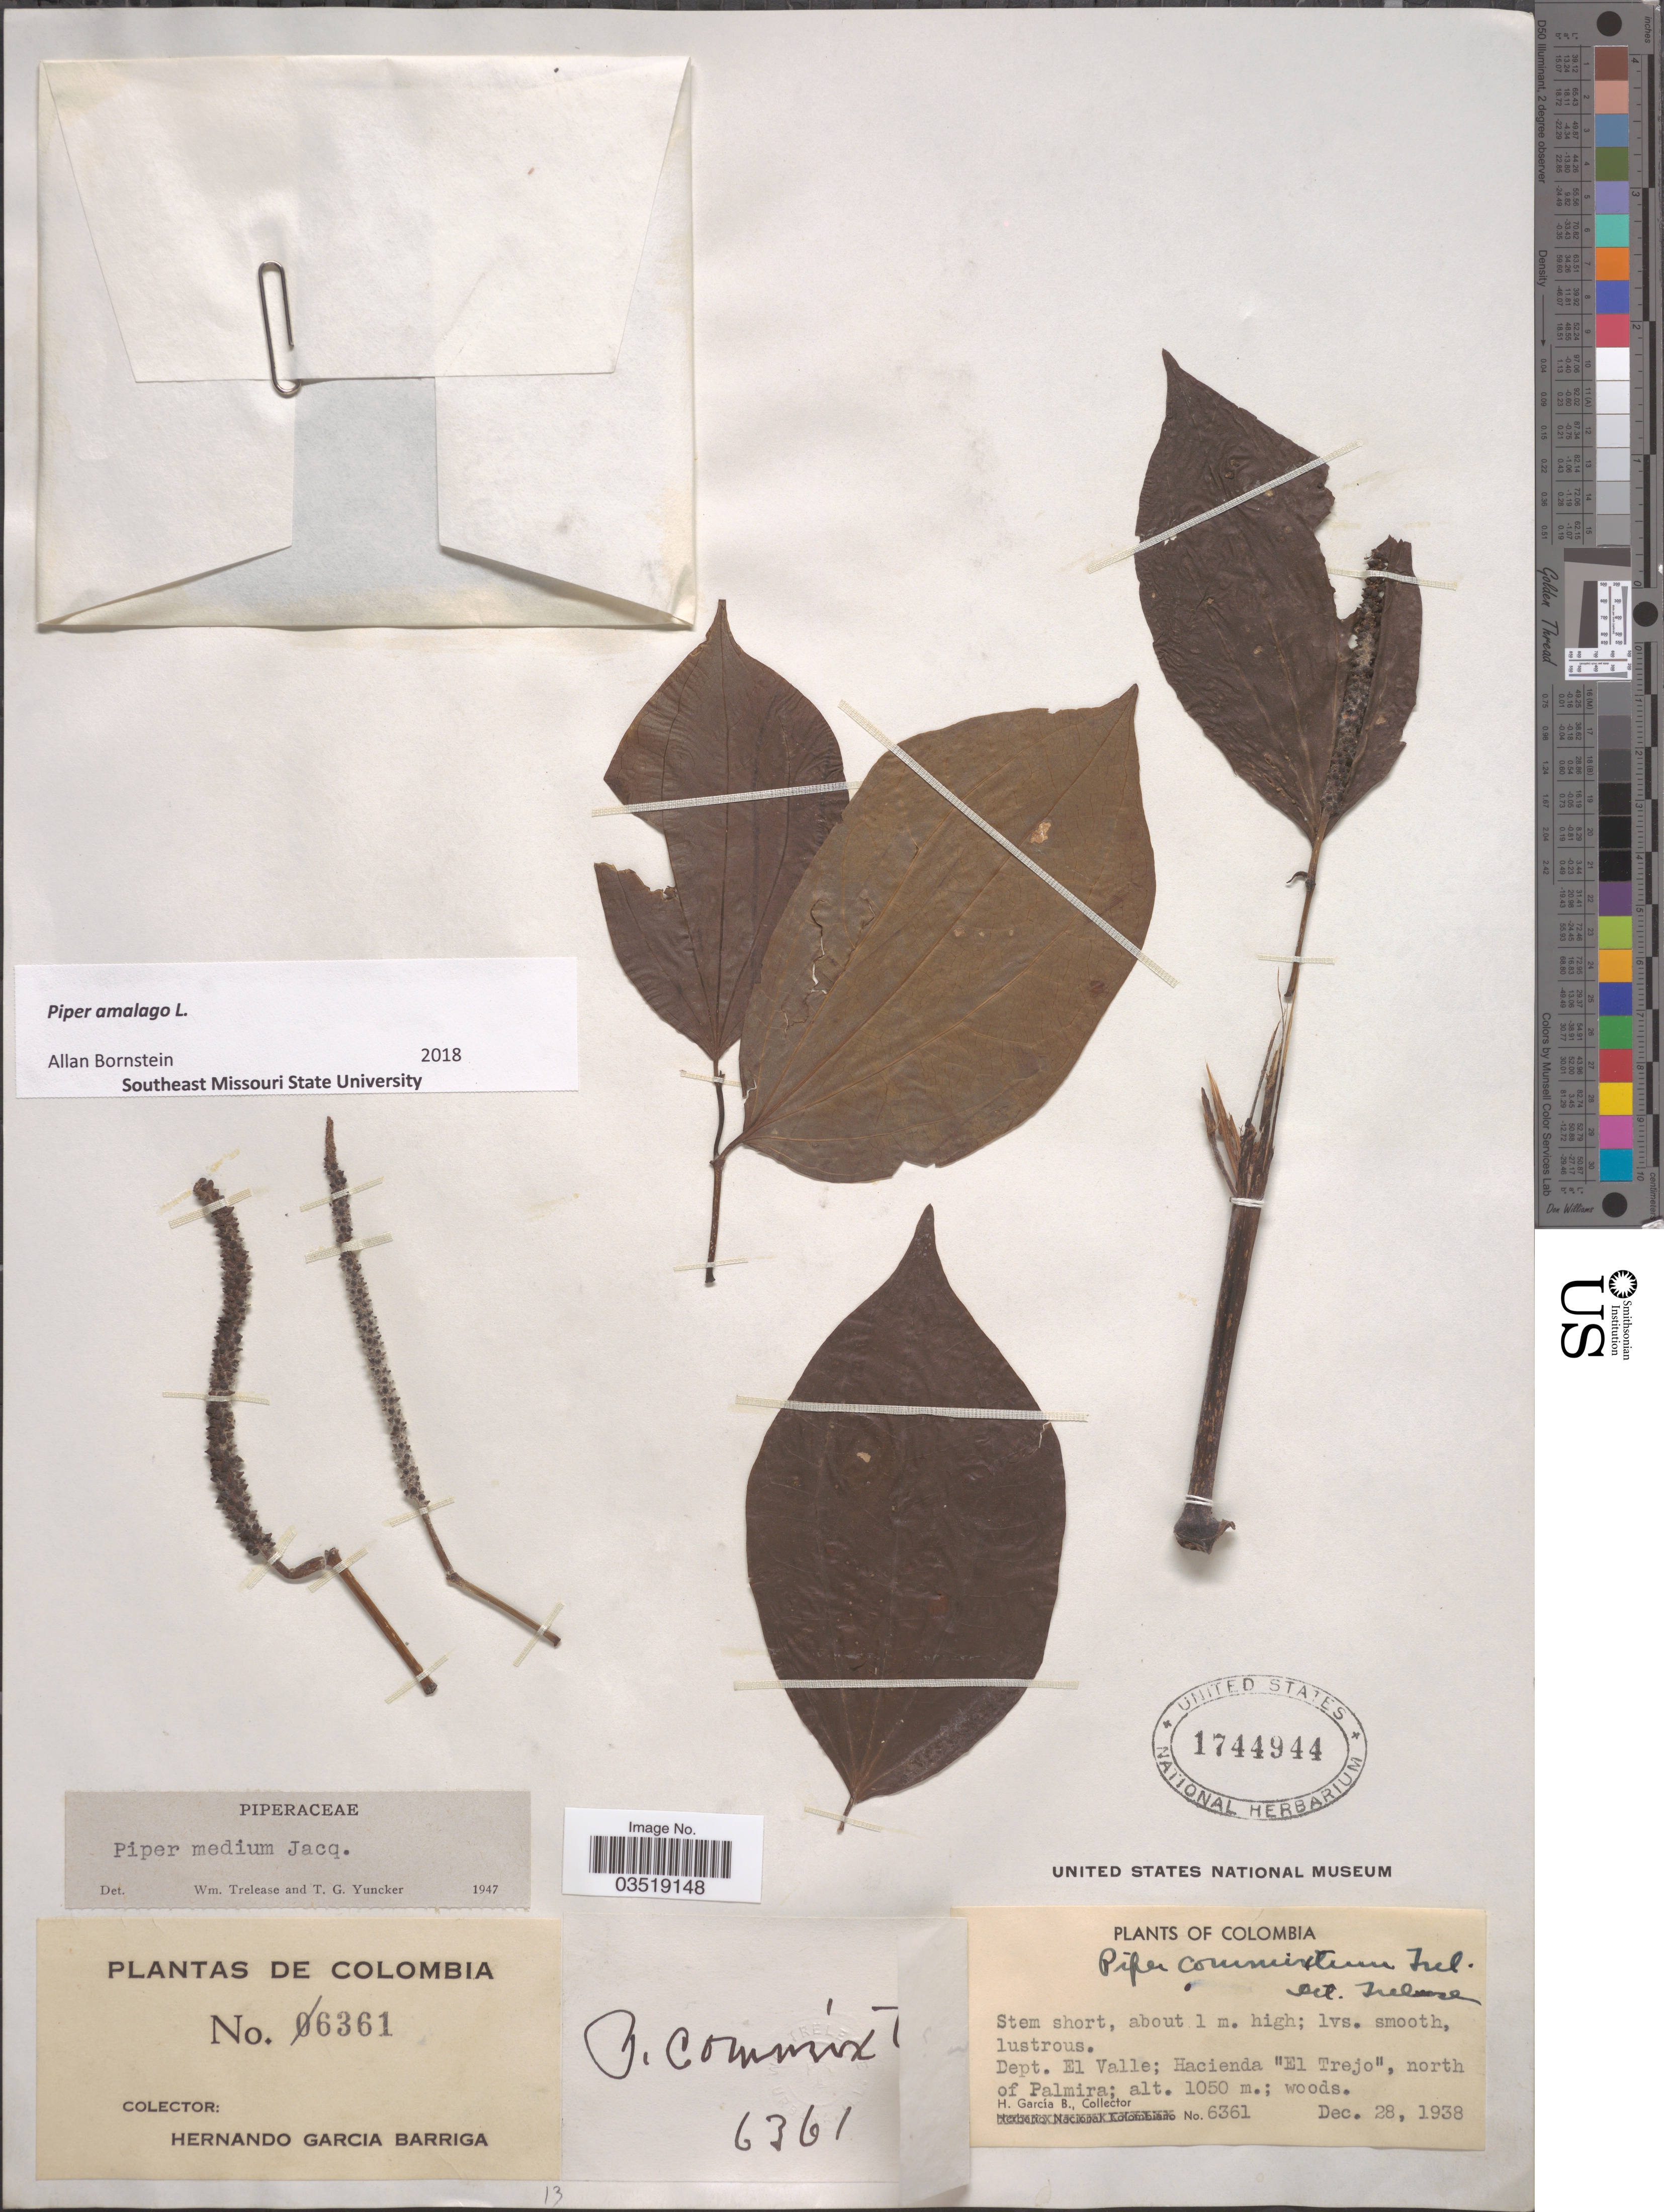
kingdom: Plantae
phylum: Tracheophyta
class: Magnoliopsida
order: Piperales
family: Piperaceae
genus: Piper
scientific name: Piper amalago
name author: L.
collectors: H. García Barriga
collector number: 6361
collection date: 1938-12-28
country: Colombia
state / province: Valle del Cauca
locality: Dept. El Valle; Hacienda "El Trejo", north of Palmira.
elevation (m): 1050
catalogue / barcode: US 1744944